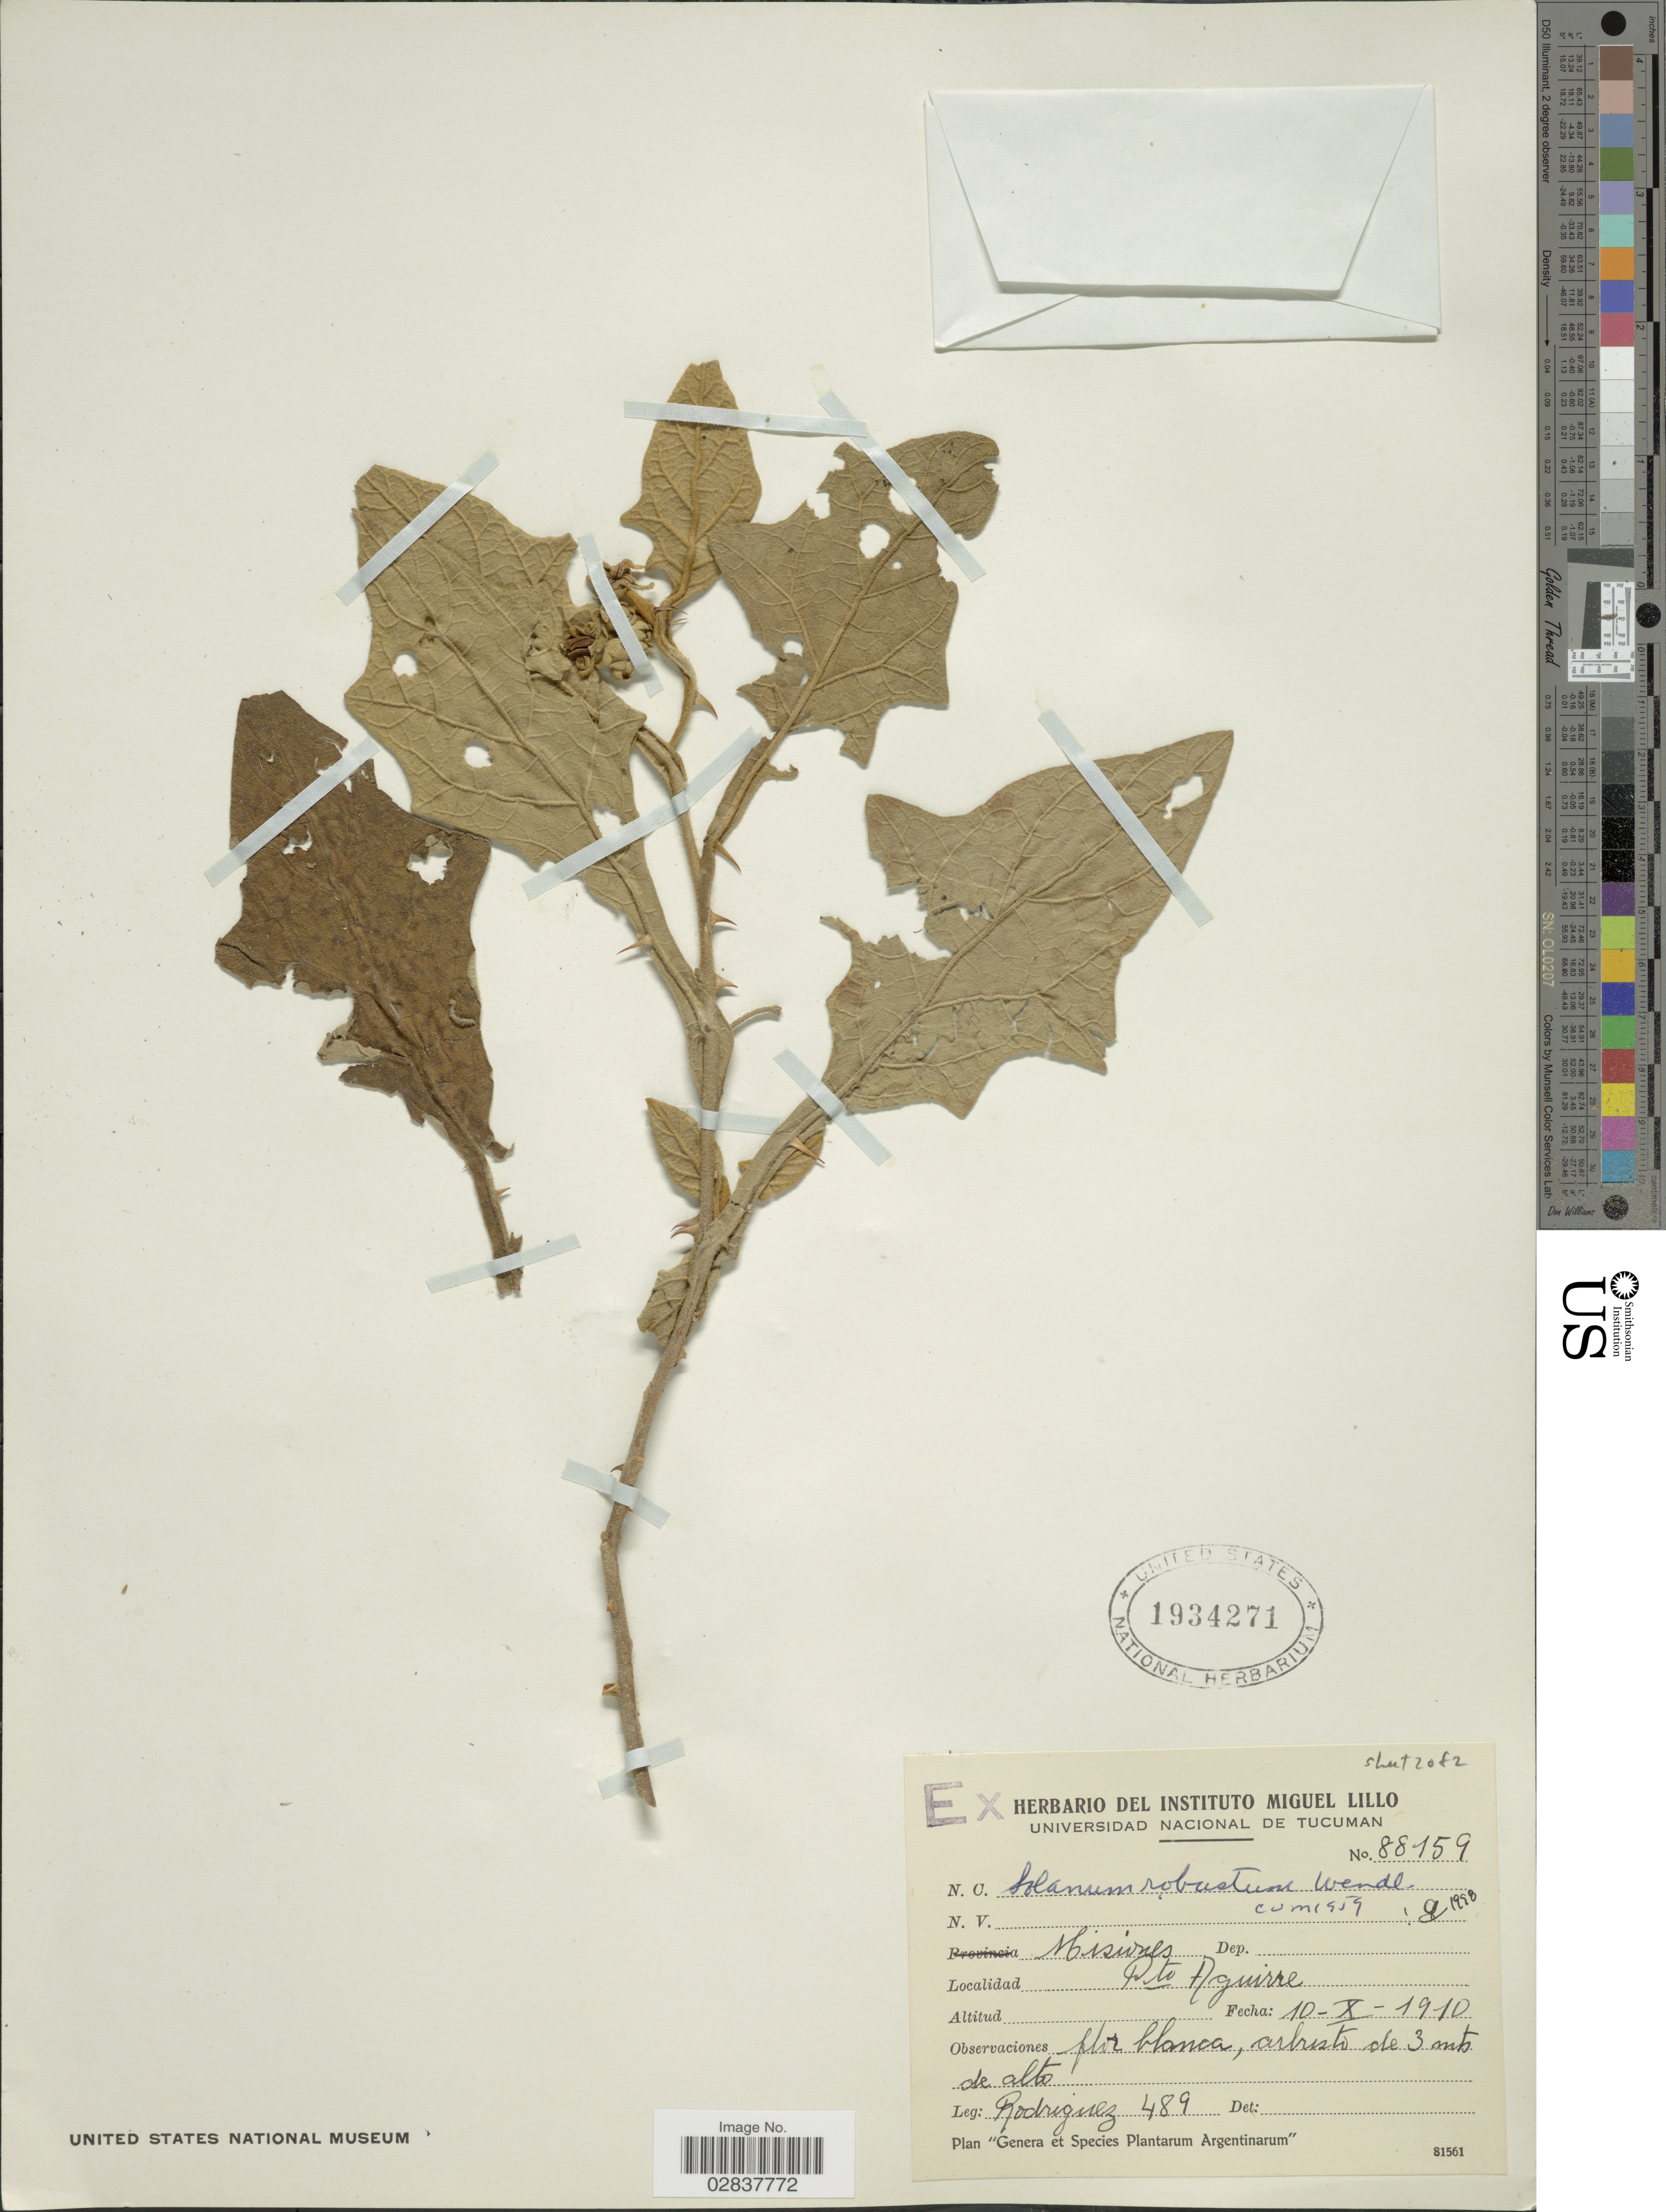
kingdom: Plantae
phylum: Tracheophyta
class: Magnoliopsida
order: Solanales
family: Solanaceae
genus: Solanum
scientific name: Solanum robustum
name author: H. Wendl.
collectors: Rodriguez, --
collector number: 489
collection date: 1910-10-10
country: Argentina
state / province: Misiones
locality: Pto Aguirre.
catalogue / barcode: US 1934271